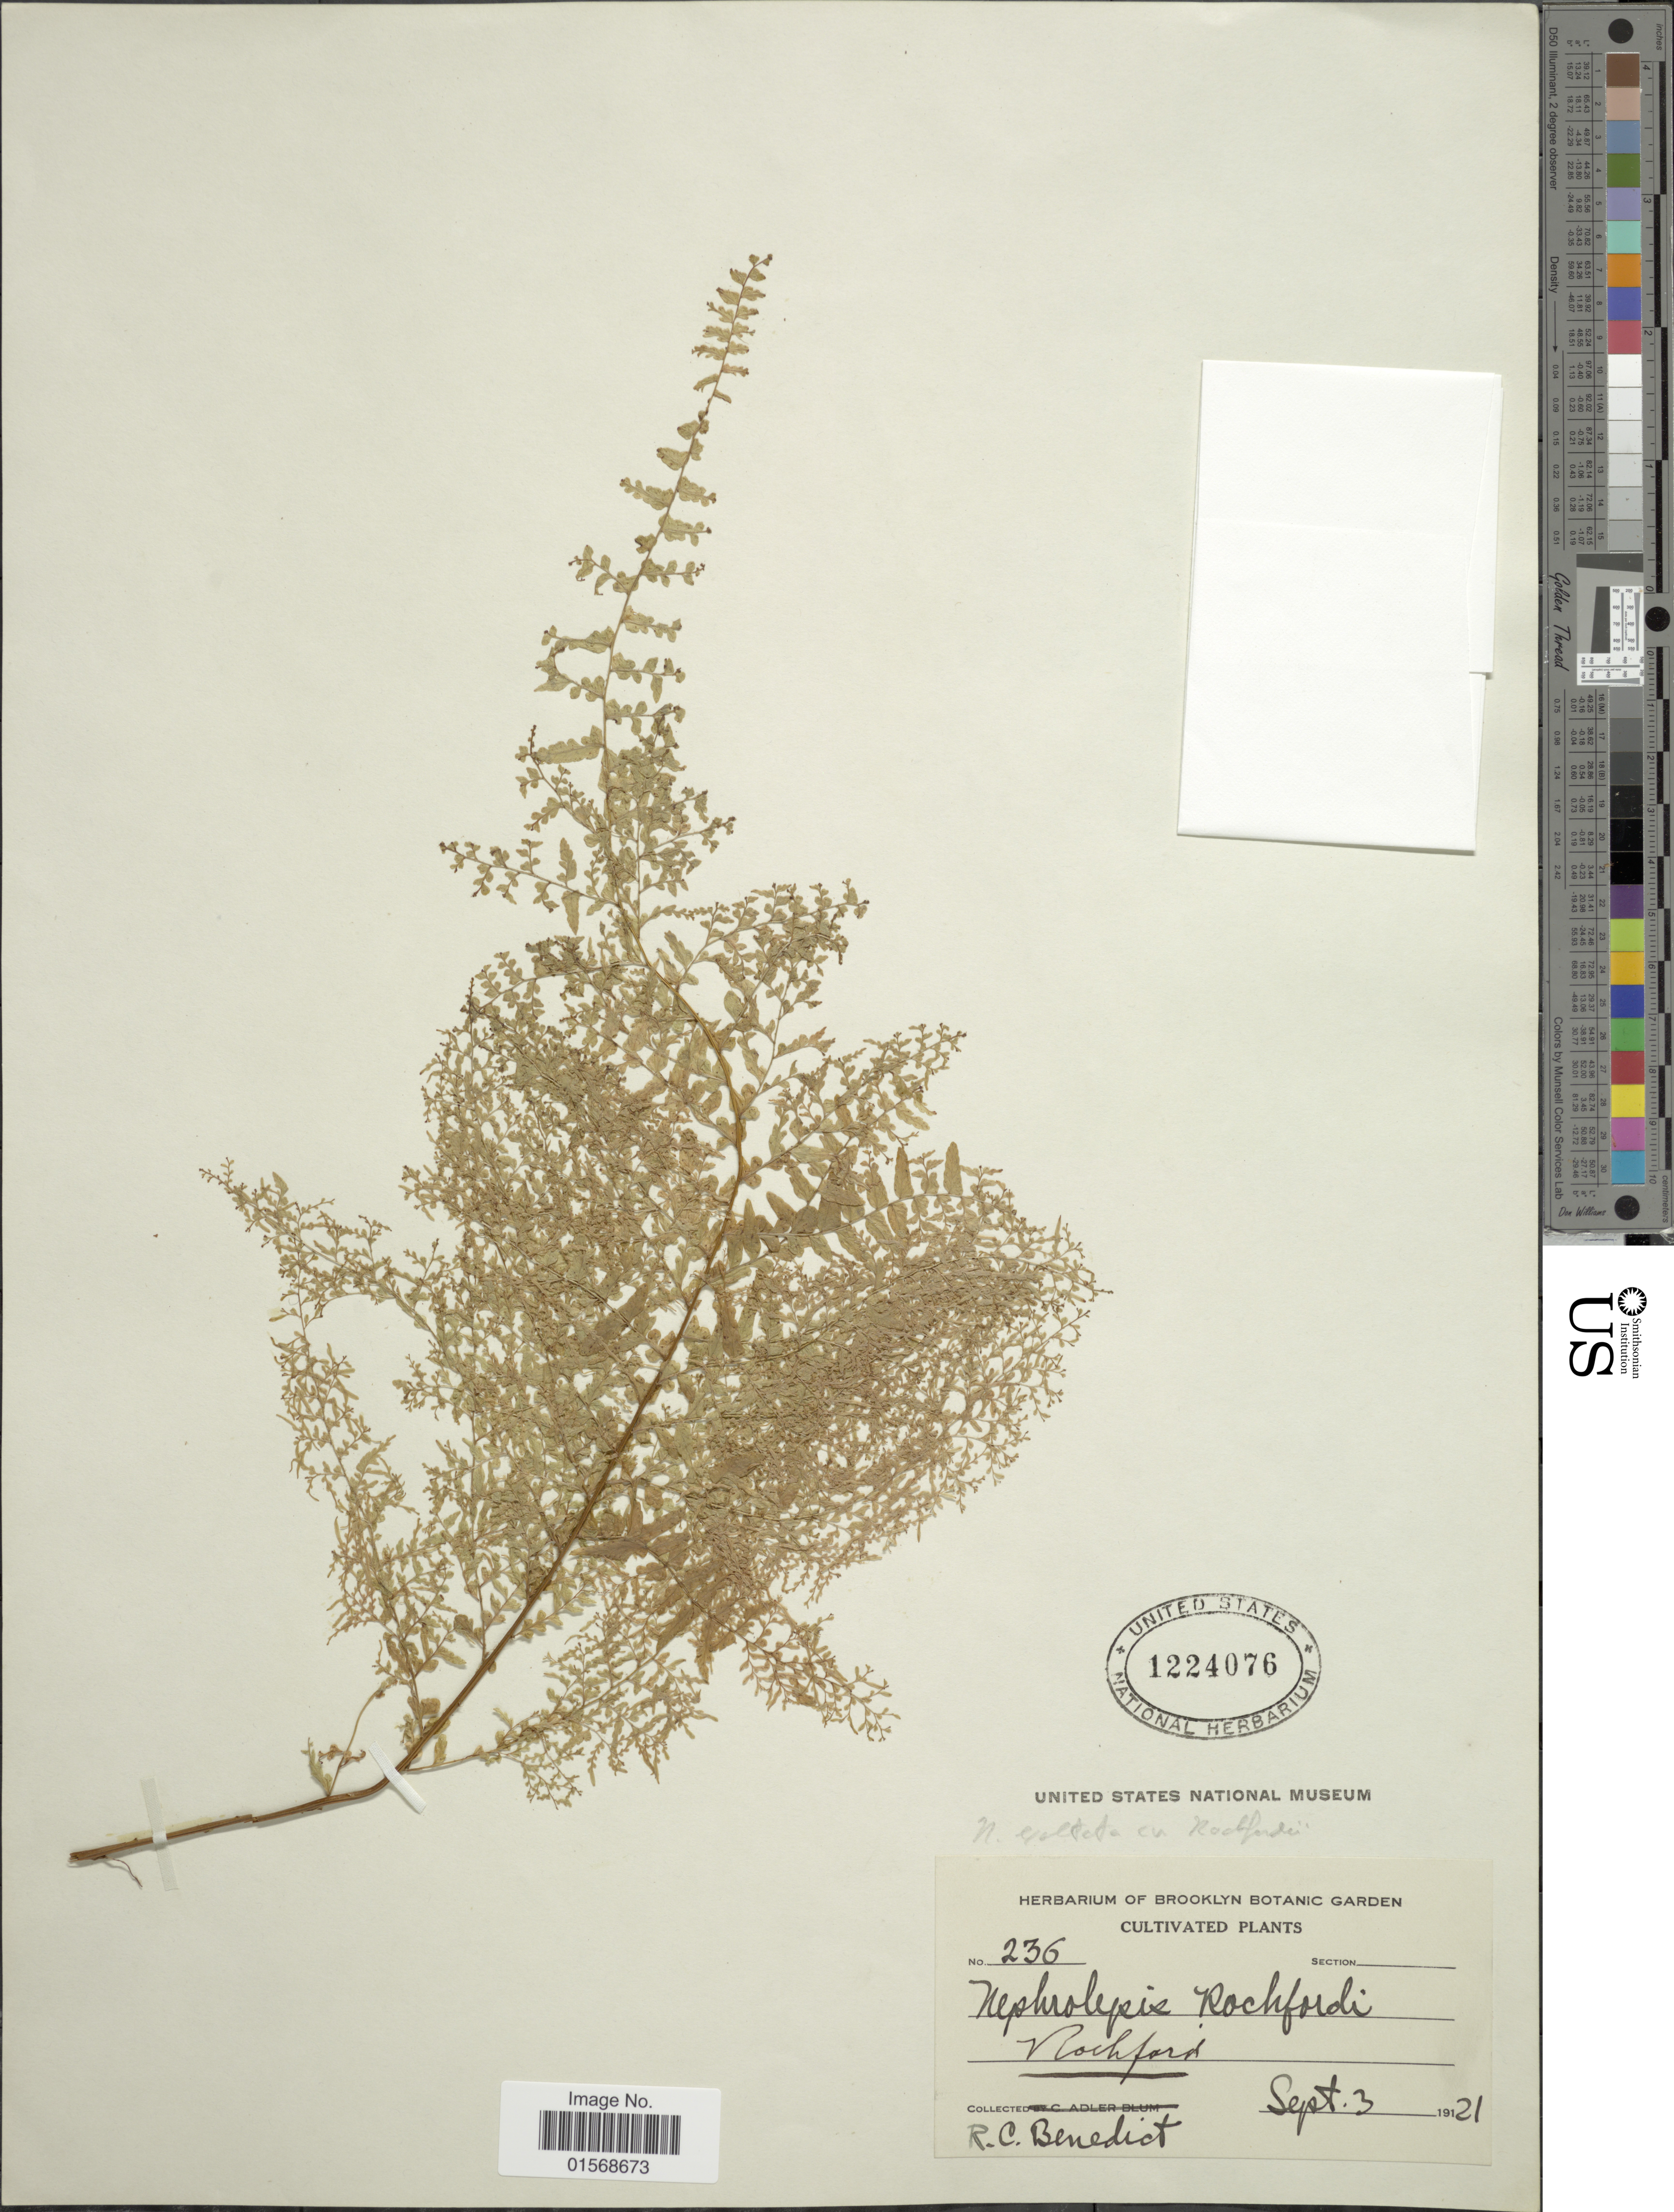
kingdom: Plantae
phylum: Tracheophyta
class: Polypodiopsida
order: Polypodiales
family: Nephrolepidaceae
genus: Nephrolepis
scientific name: Nephrolepis 'Rochfordii'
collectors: R. C. Benedict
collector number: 236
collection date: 1921-09-03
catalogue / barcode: US 1224076